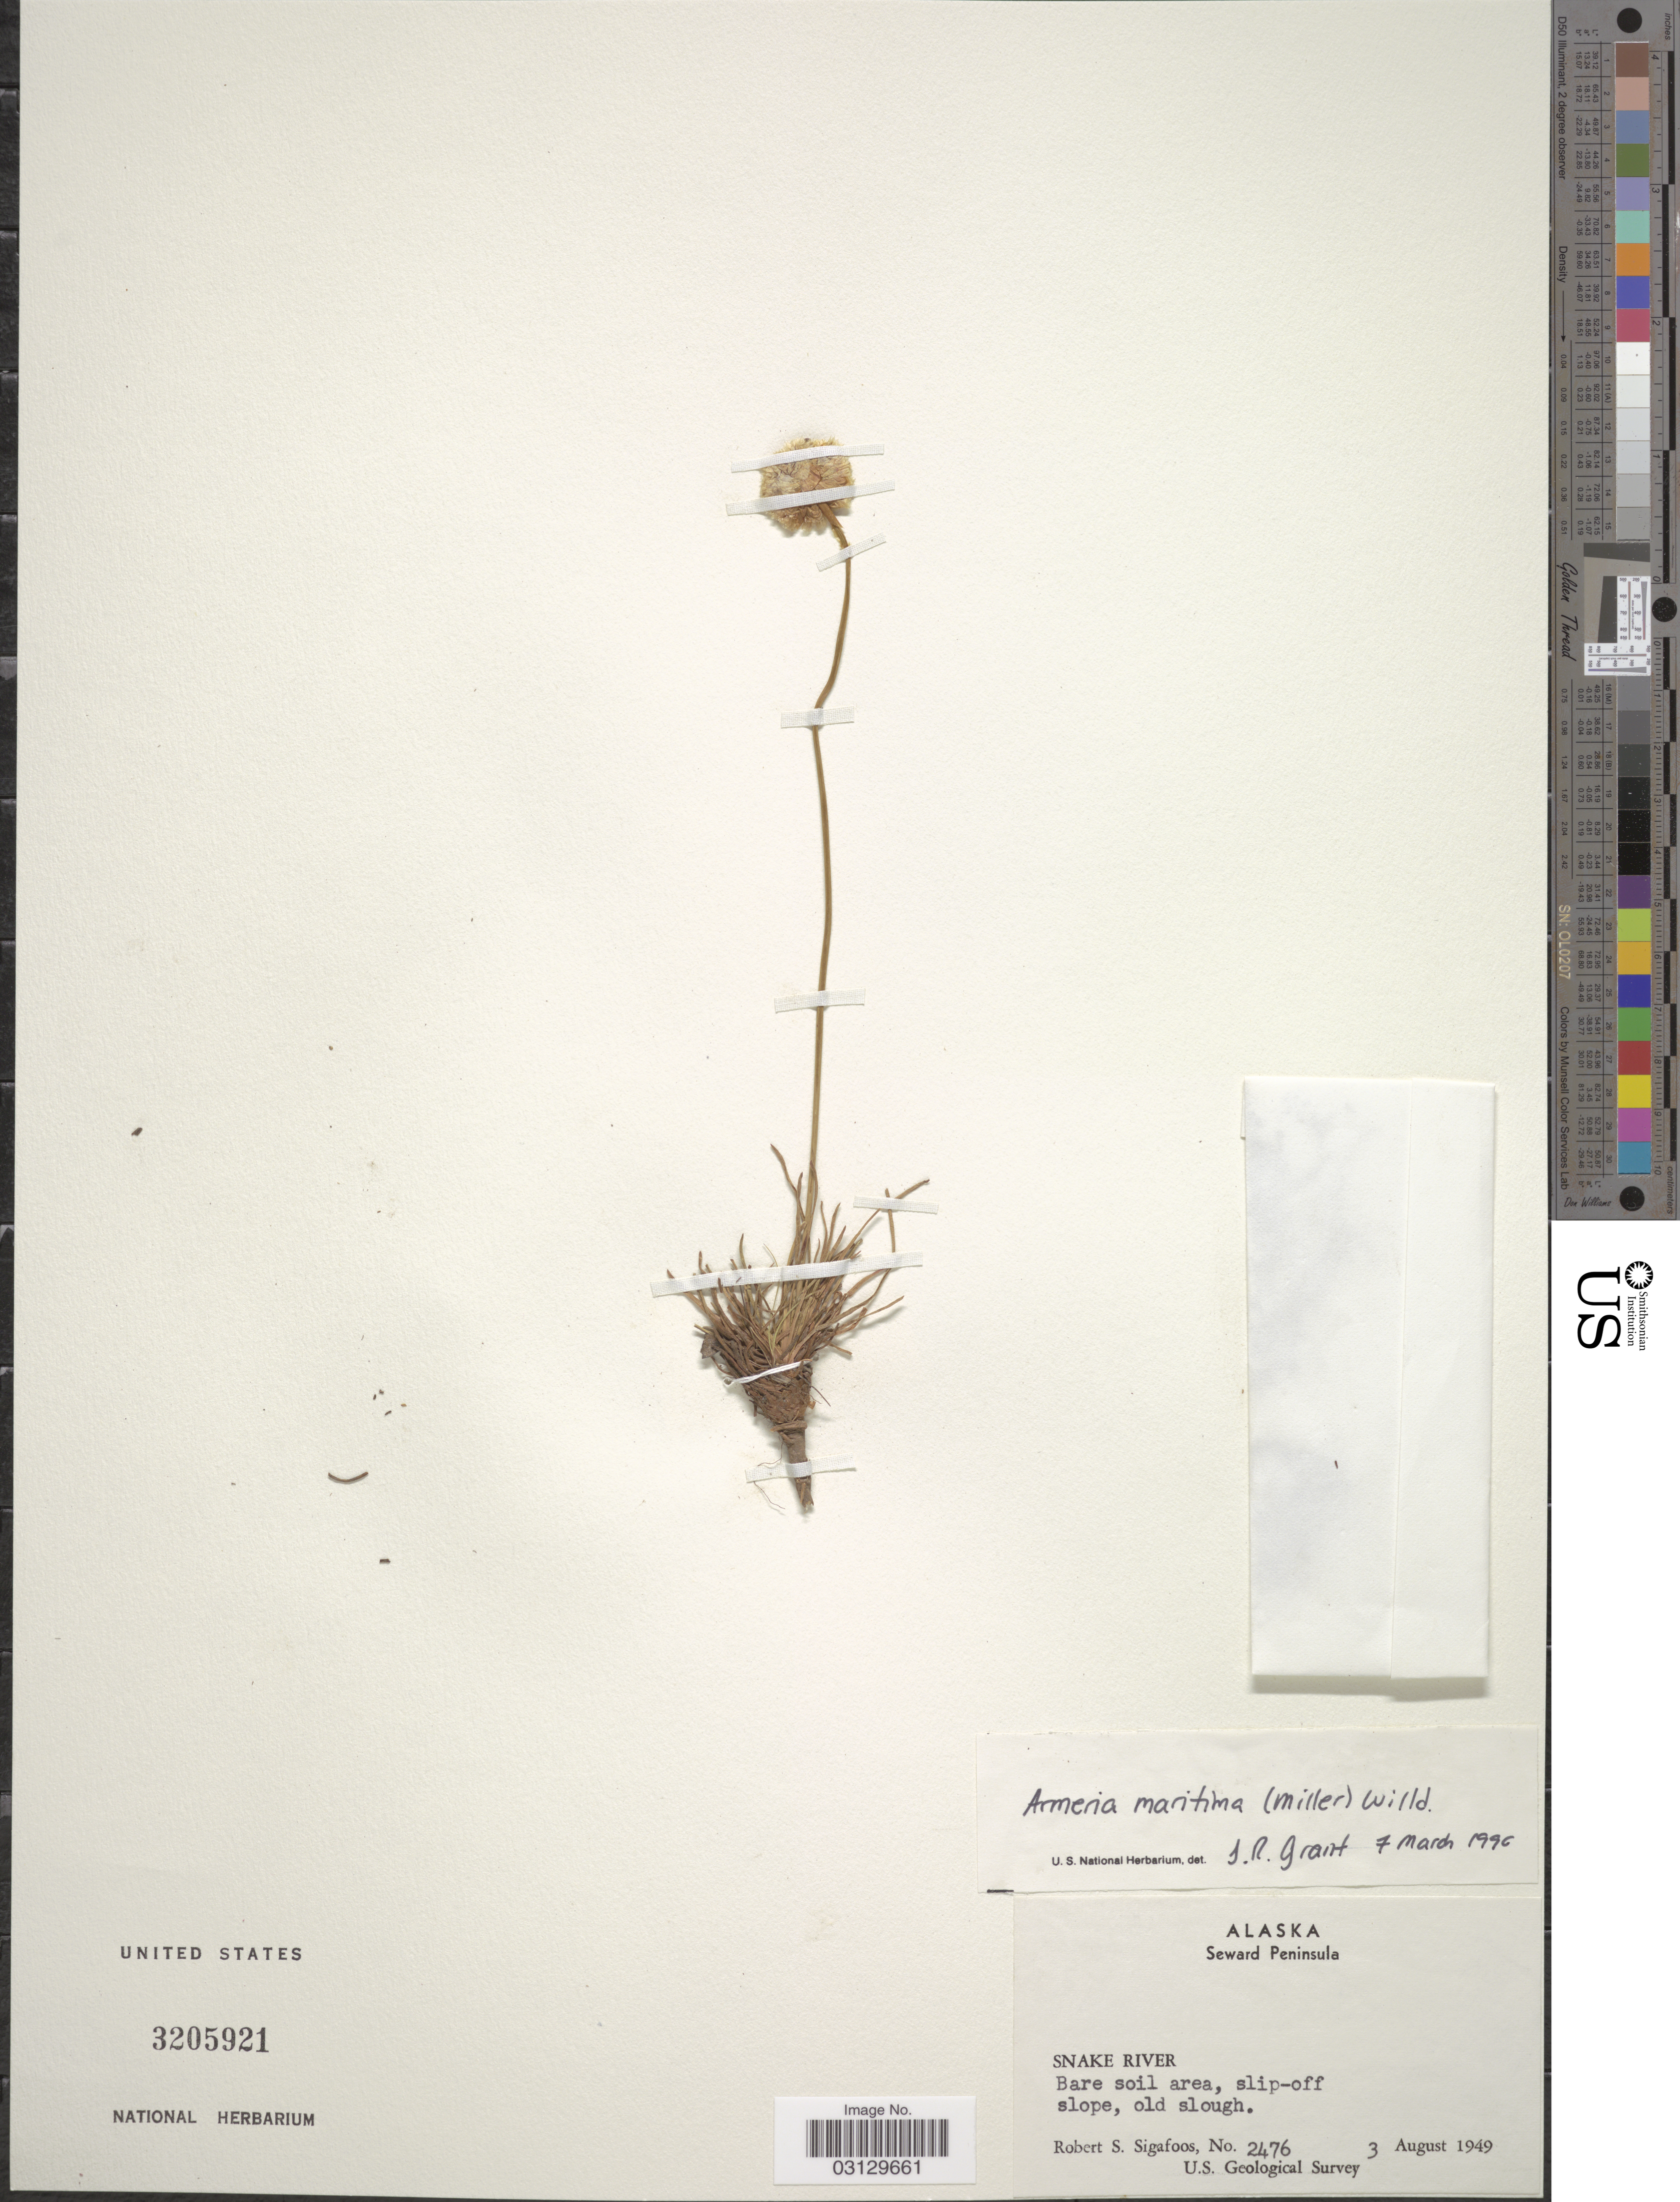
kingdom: Plantae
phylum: Tracheophyta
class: Magnoliopsida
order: Caryophyllales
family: Plumbaginaceae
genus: Armeria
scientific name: Armeria maritima subsp. sibirica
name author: (Turcz. ex Boiss.) Nyman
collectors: R. Sigafoos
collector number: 2476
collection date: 1949-08-03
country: United States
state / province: Alaska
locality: Seward Peninsula. Snake River.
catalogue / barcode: US 3205921